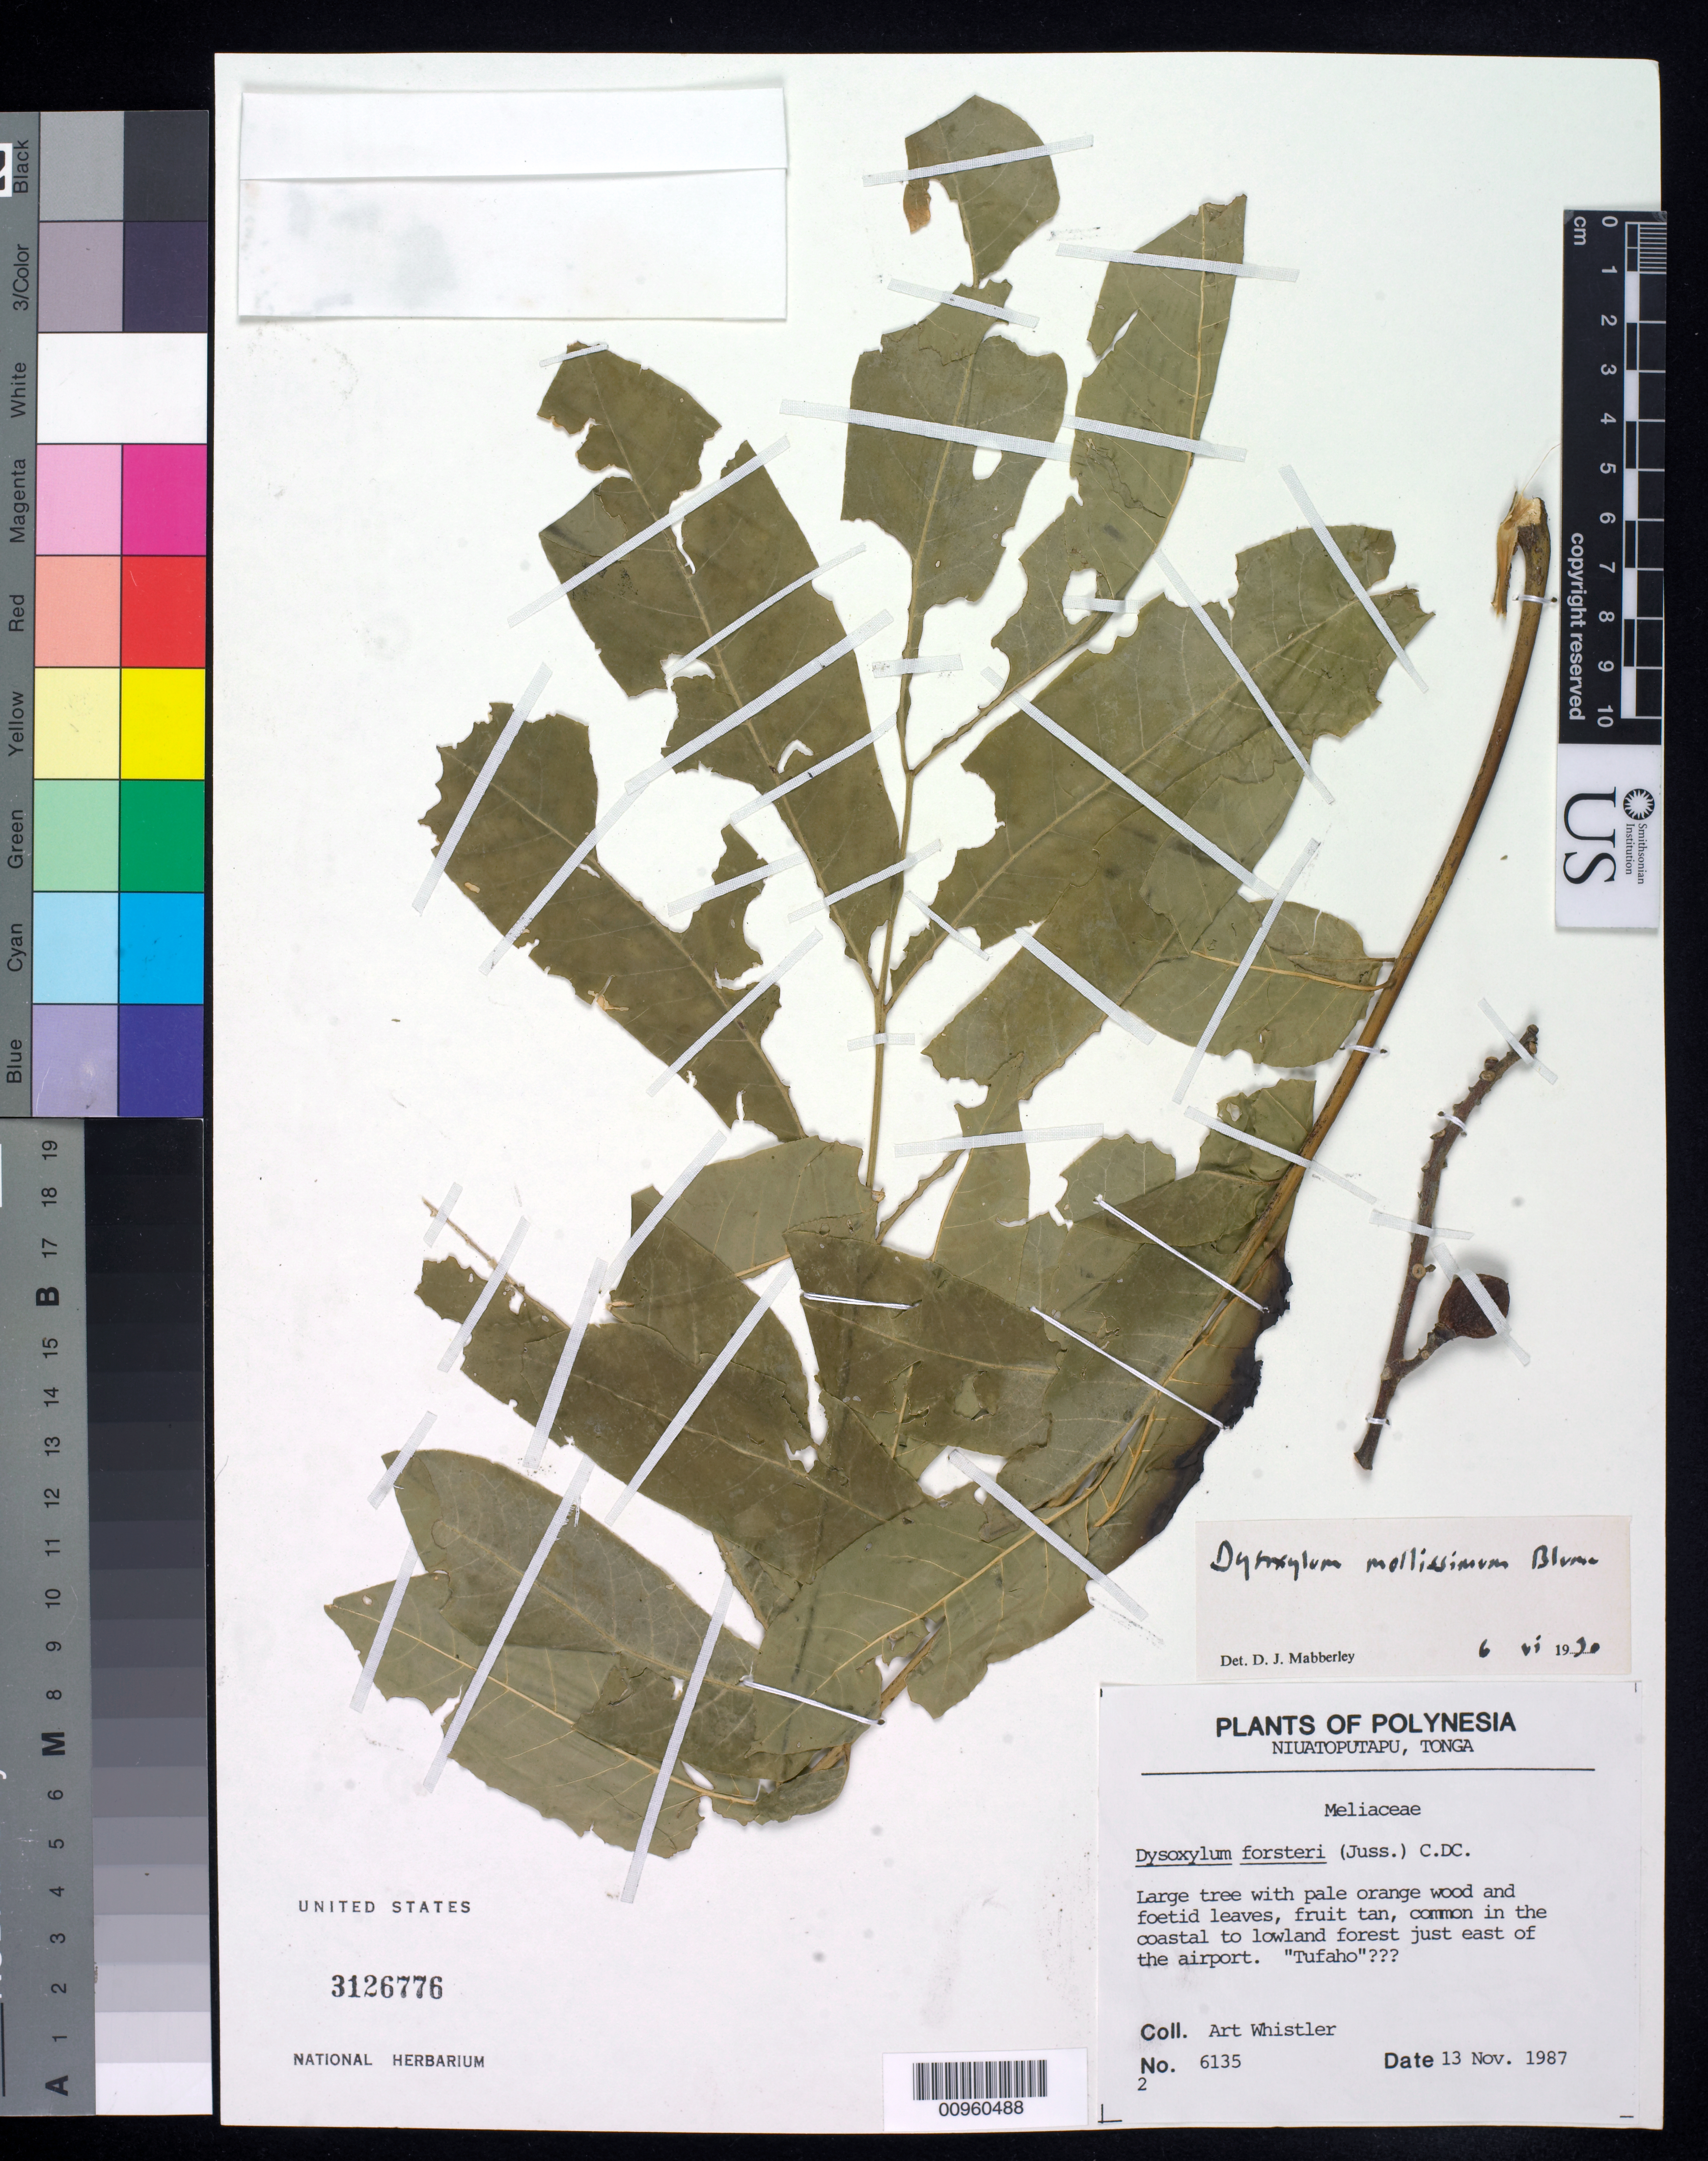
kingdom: Plantae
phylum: Tracheophyta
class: Magnoliopsida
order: Sapindales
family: Meliaceae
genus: Didymocheton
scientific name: Didymocheton mollissimus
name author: (Spreng.) Mabb.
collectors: A. Whistler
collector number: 6135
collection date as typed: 13 Nov 1987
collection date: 1987-11-13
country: Tonga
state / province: Tonga Outliers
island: Niuatoputapu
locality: Tonga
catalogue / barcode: US 3126776